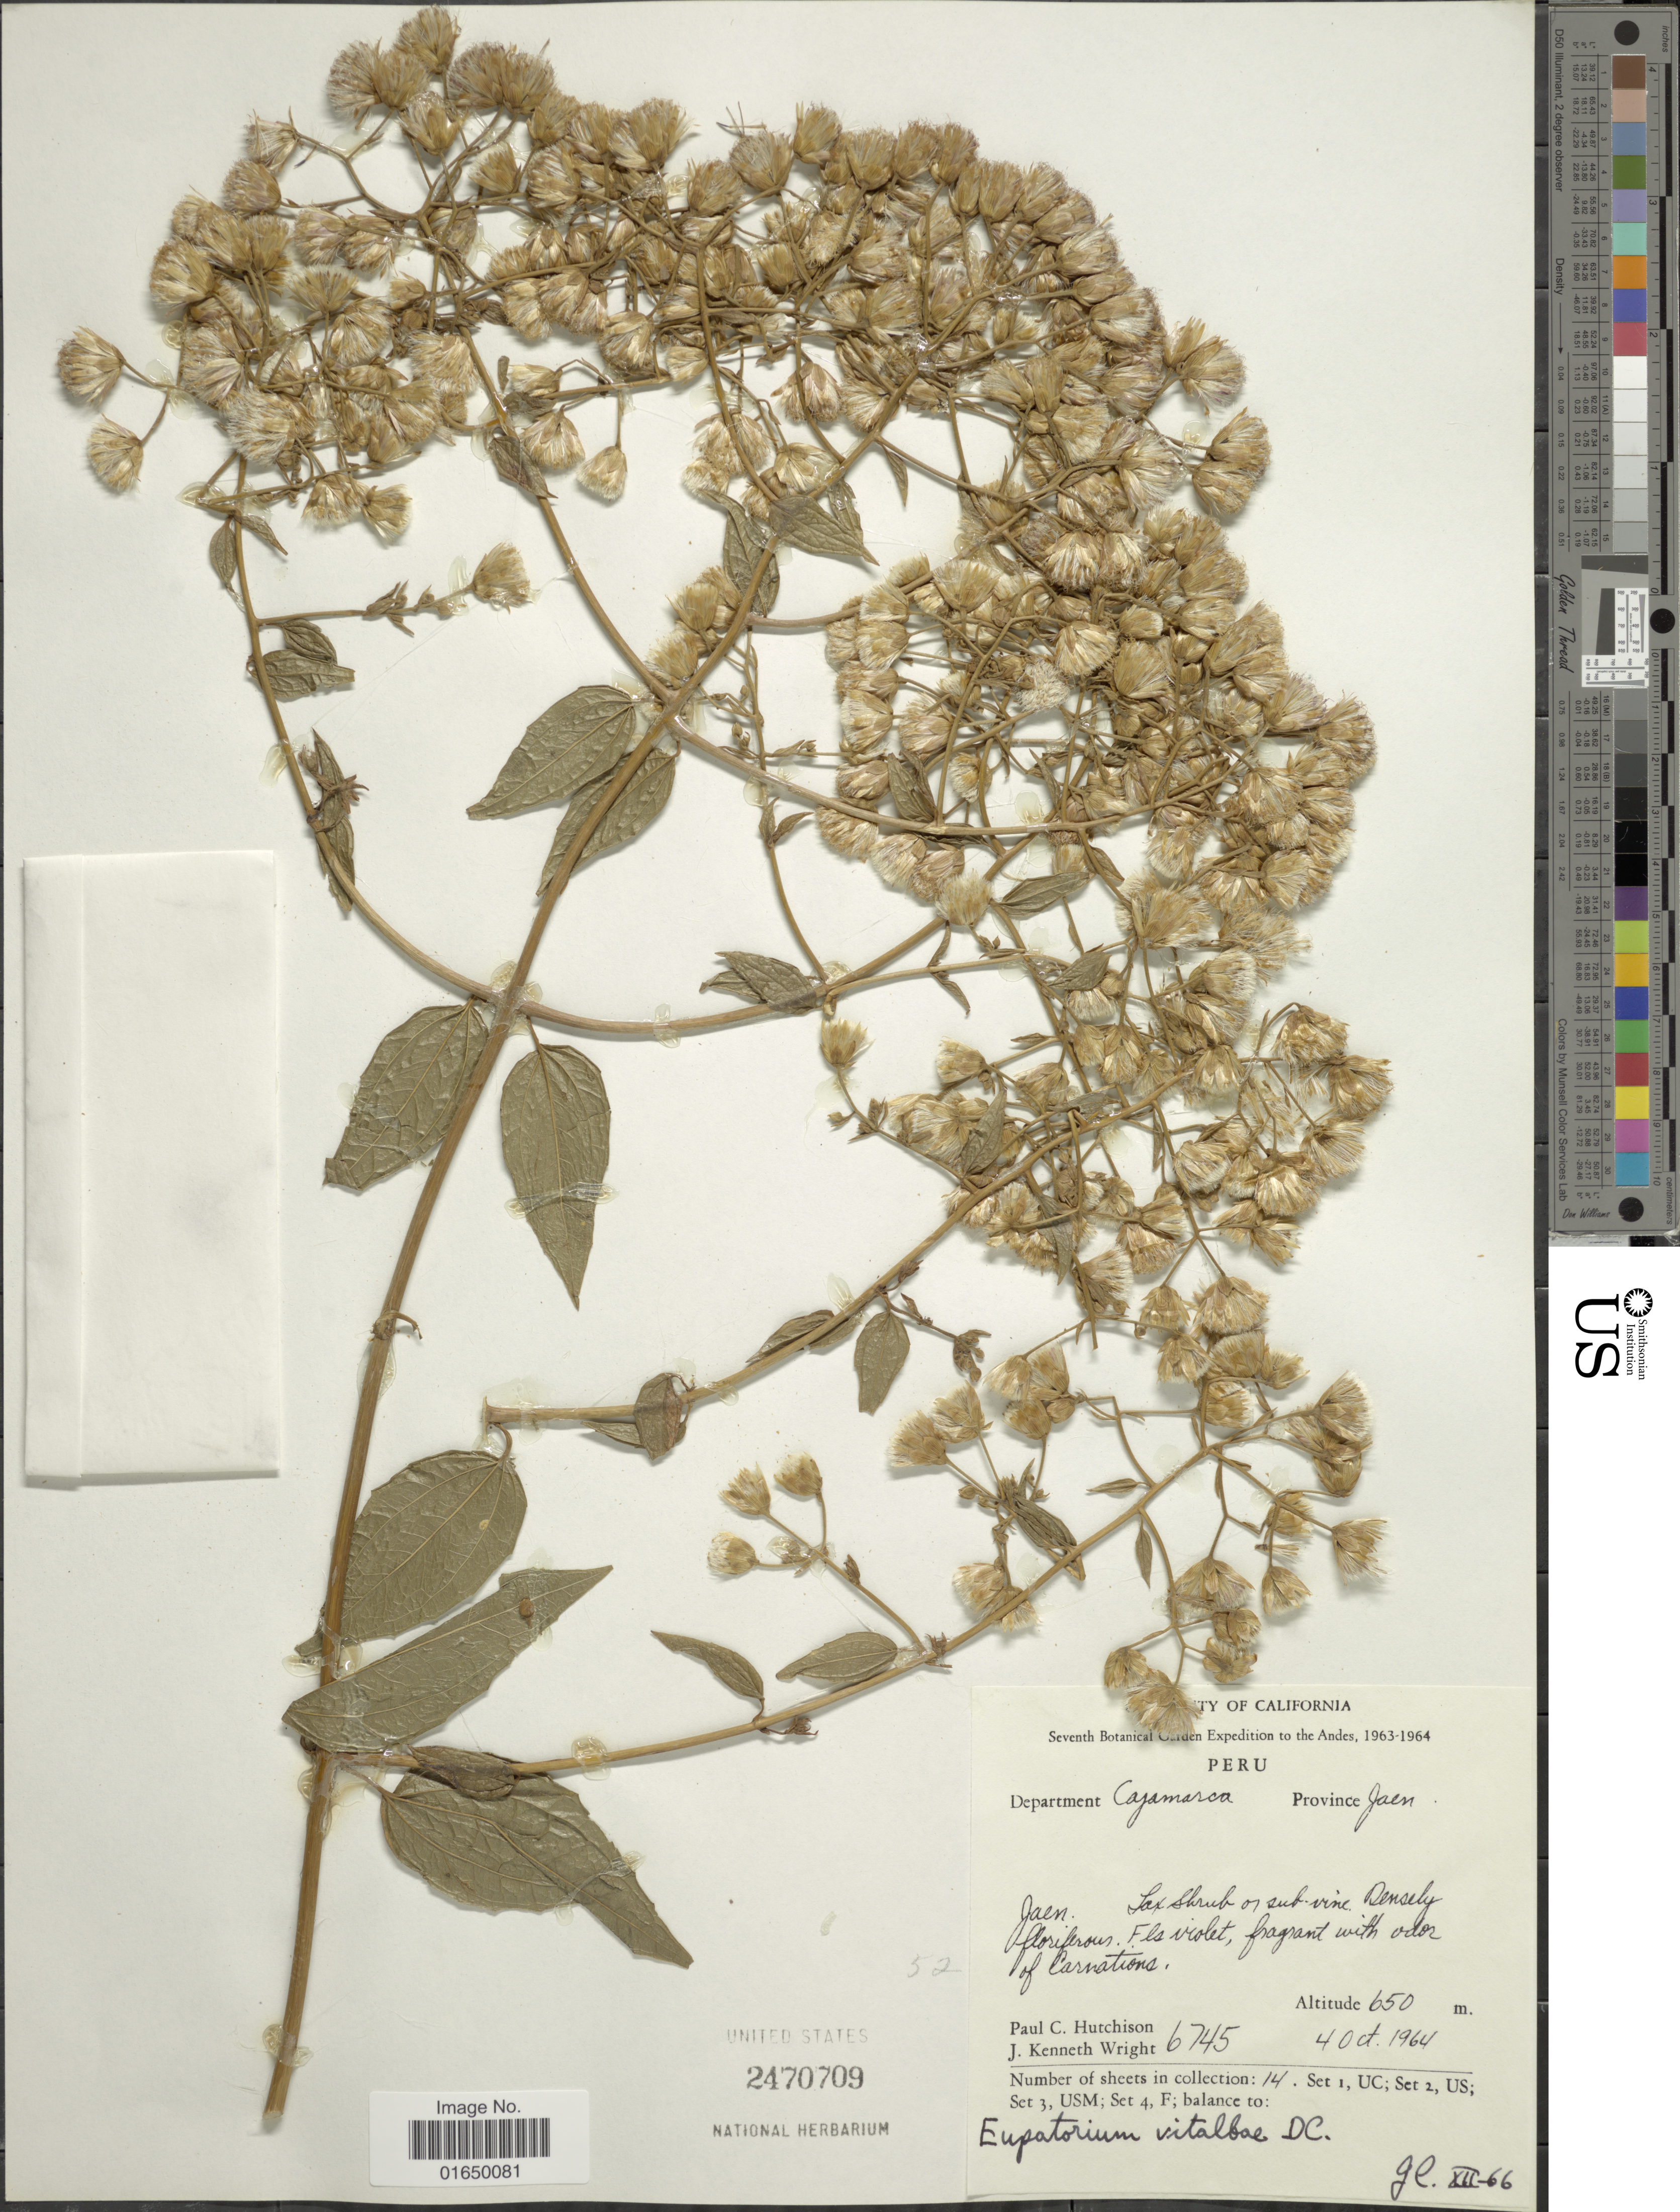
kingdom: Plantae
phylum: Tracheophyta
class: Magnoliopsida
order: Asterales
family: Asteraceae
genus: Heterocondylus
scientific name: Heterocondylus vitalbae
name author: (DC.) R.M. King & H. Rob.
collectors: P. C. Hutchison & J. K. Wright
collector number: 6745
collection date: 1964-10-04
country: Peru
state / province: Cajamarca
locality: Department Cajamarca, Province Jaen, Jaen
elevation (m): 650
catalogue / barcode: US 2470709